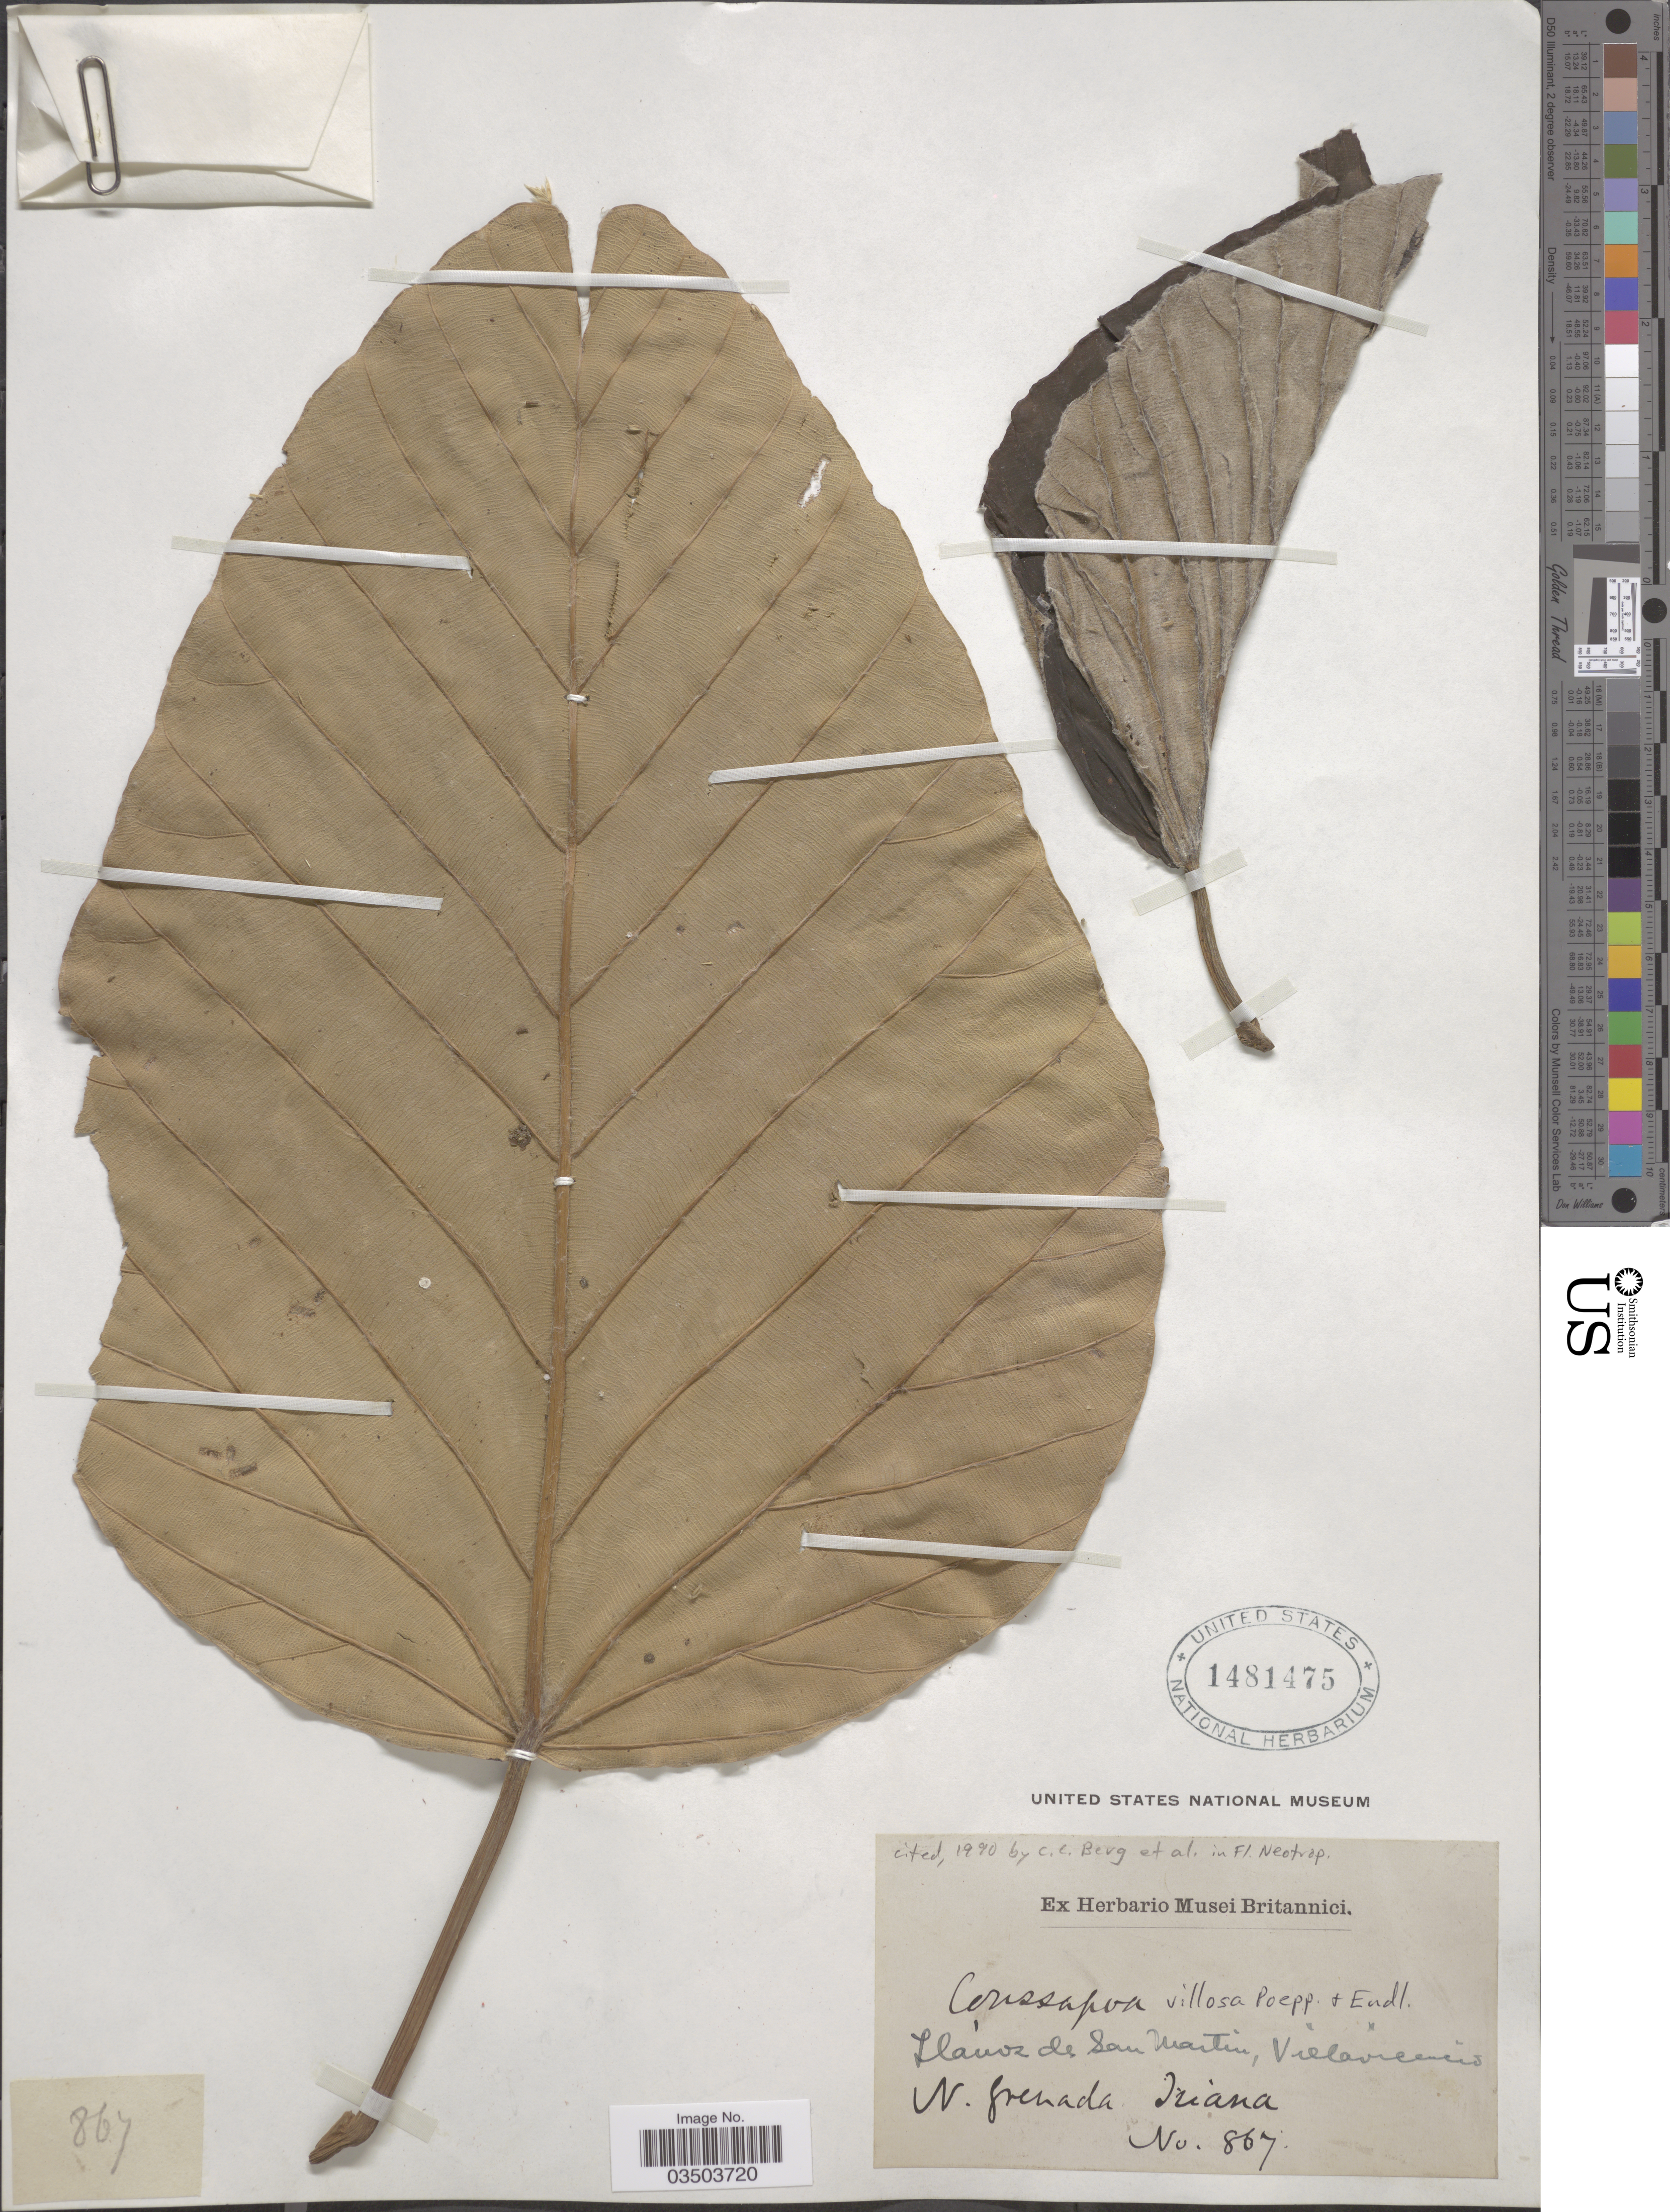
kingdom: Plantae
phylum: Tracheophyta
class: Magnoliopsida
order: Rosales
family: Urticaceae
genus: Coussapoa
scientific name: Coussapoa villosa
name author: Poepp. & Endl.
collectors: Triana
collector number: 867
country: Colombia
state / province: Meta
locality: Llanos de San Martin, Villavicencio. N. Grenada.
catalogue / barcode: US 1481475